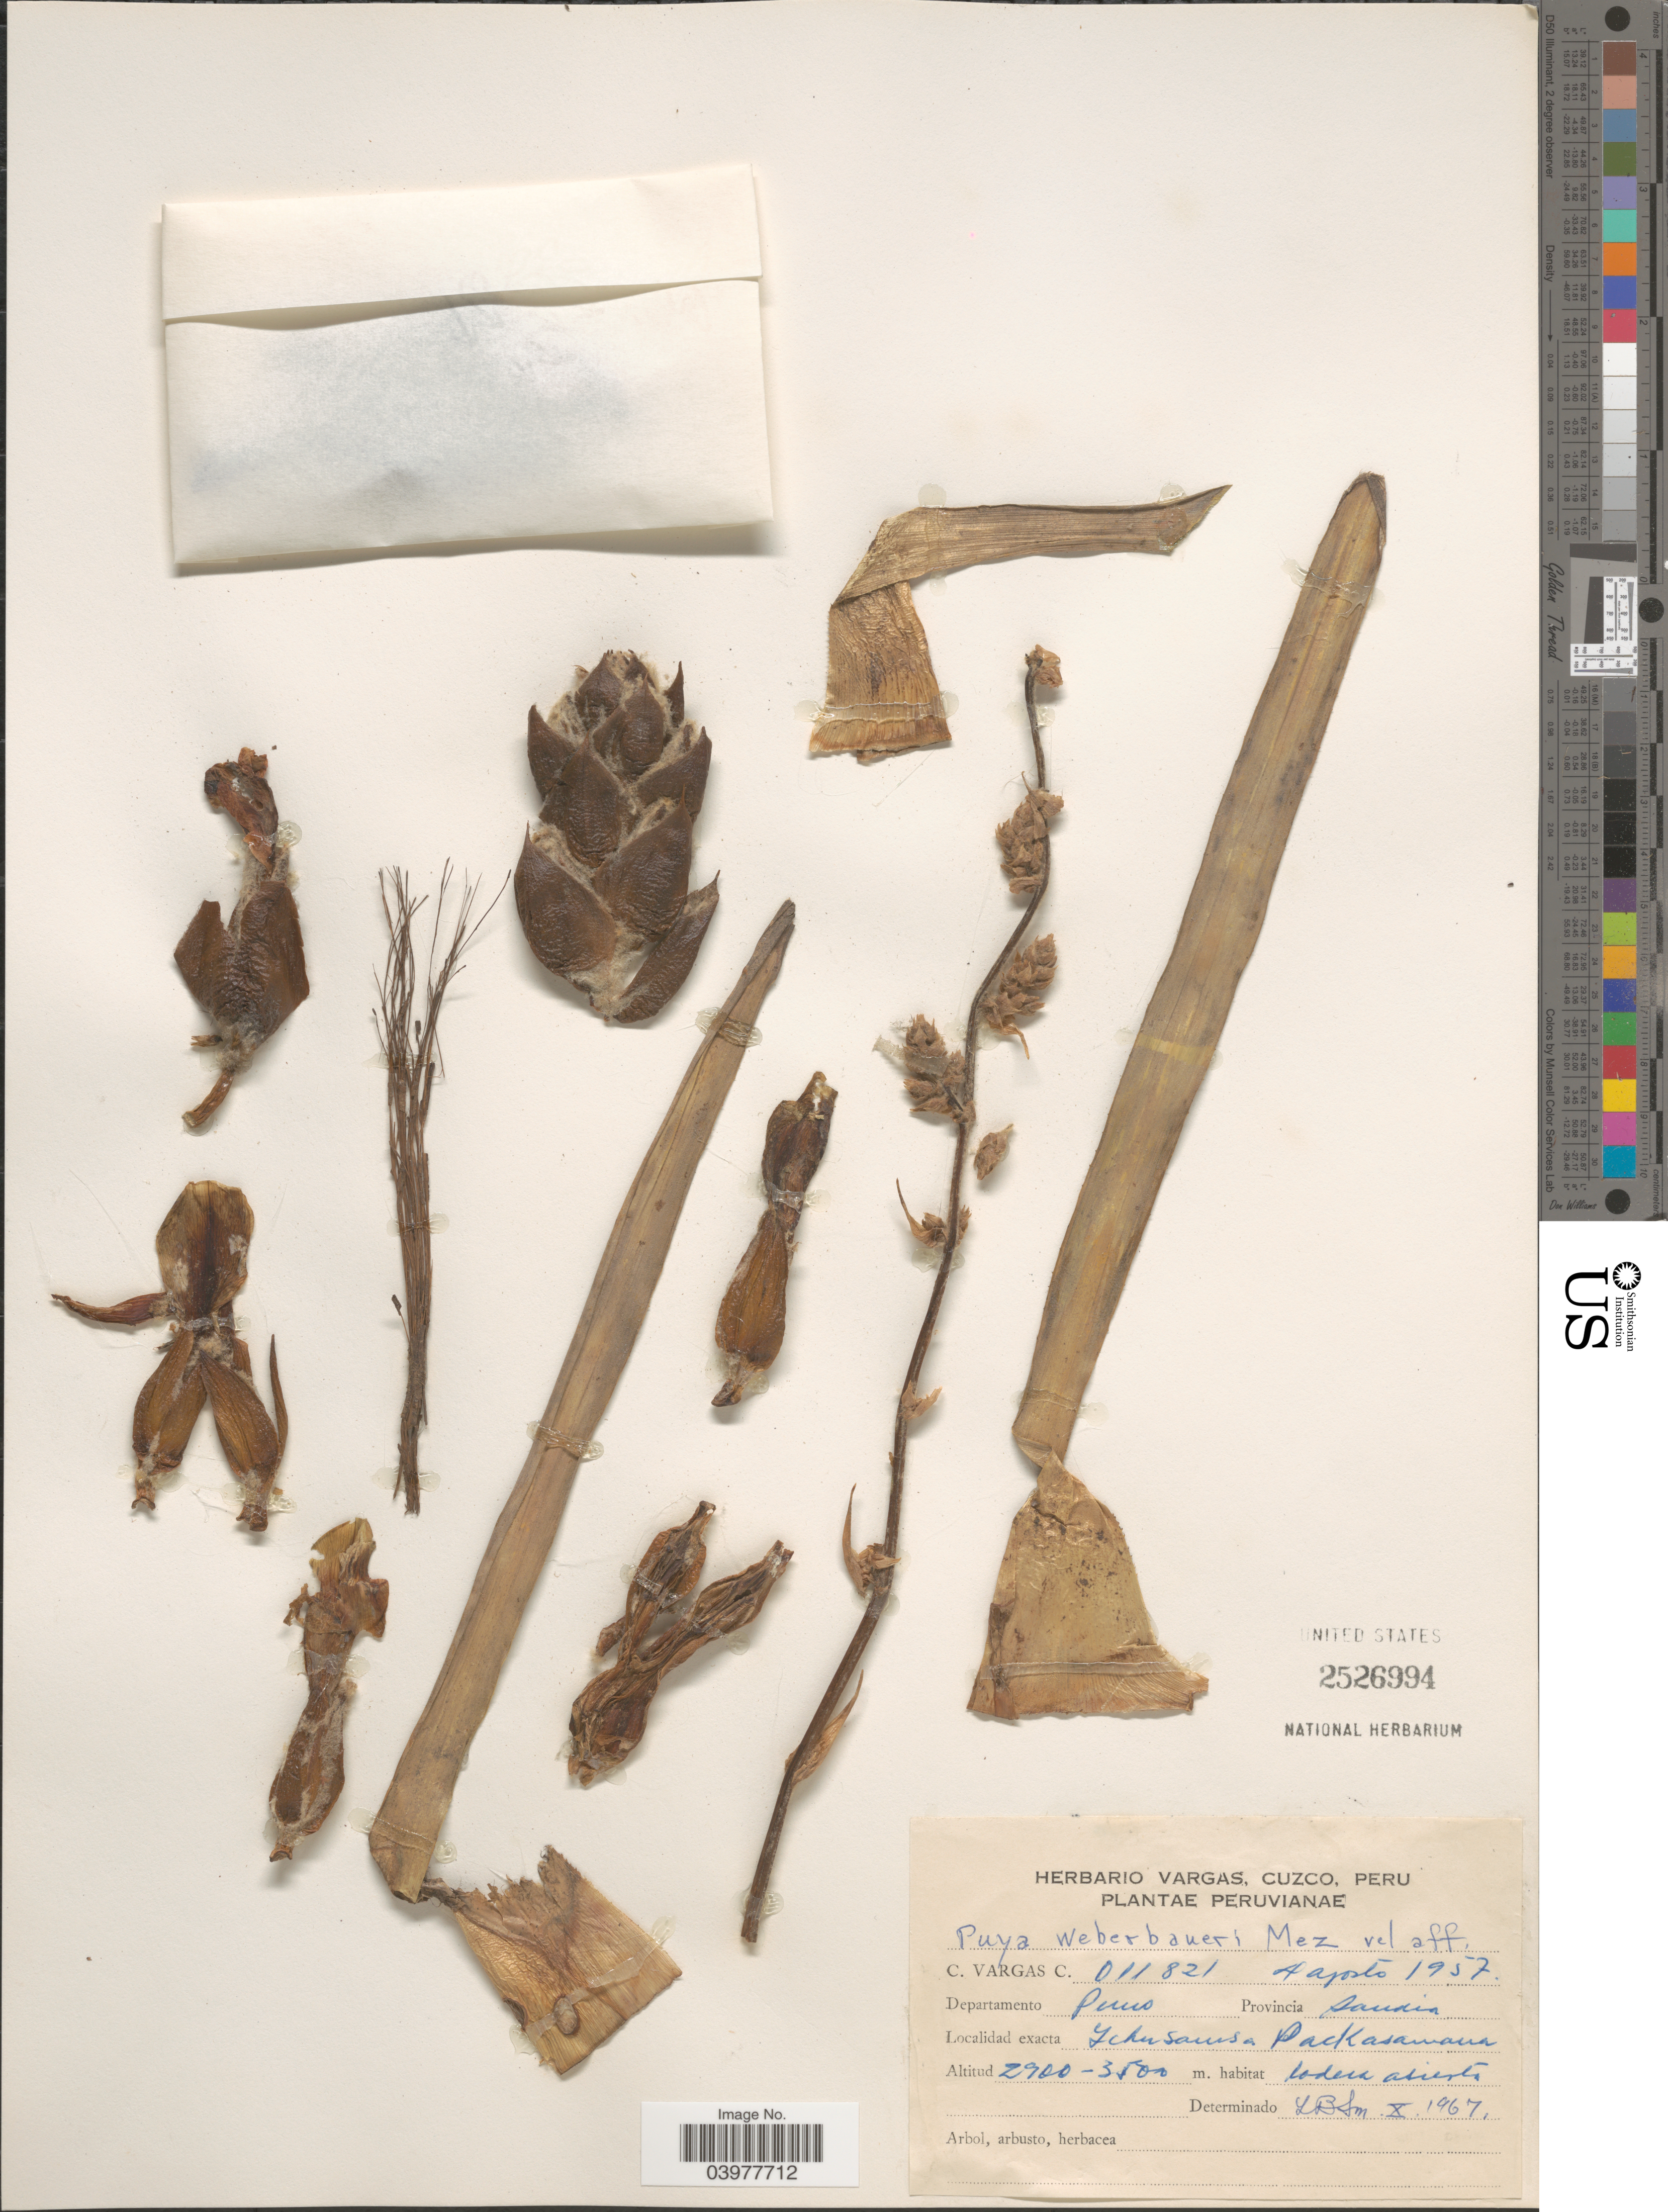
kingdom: Plantae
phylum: Tracheophyta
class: Liliopsida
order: Poales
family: Bromeliaceae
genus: Puya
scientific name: Puya weberbaueri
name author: Mez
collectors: C. Vargas Calderón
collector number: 011821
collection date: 1957-08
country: Peru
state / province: Puno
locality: Ichubamba Packasamana, Provincia Sandia, Departamento Puno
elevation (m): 2900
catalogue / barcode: US 2526994